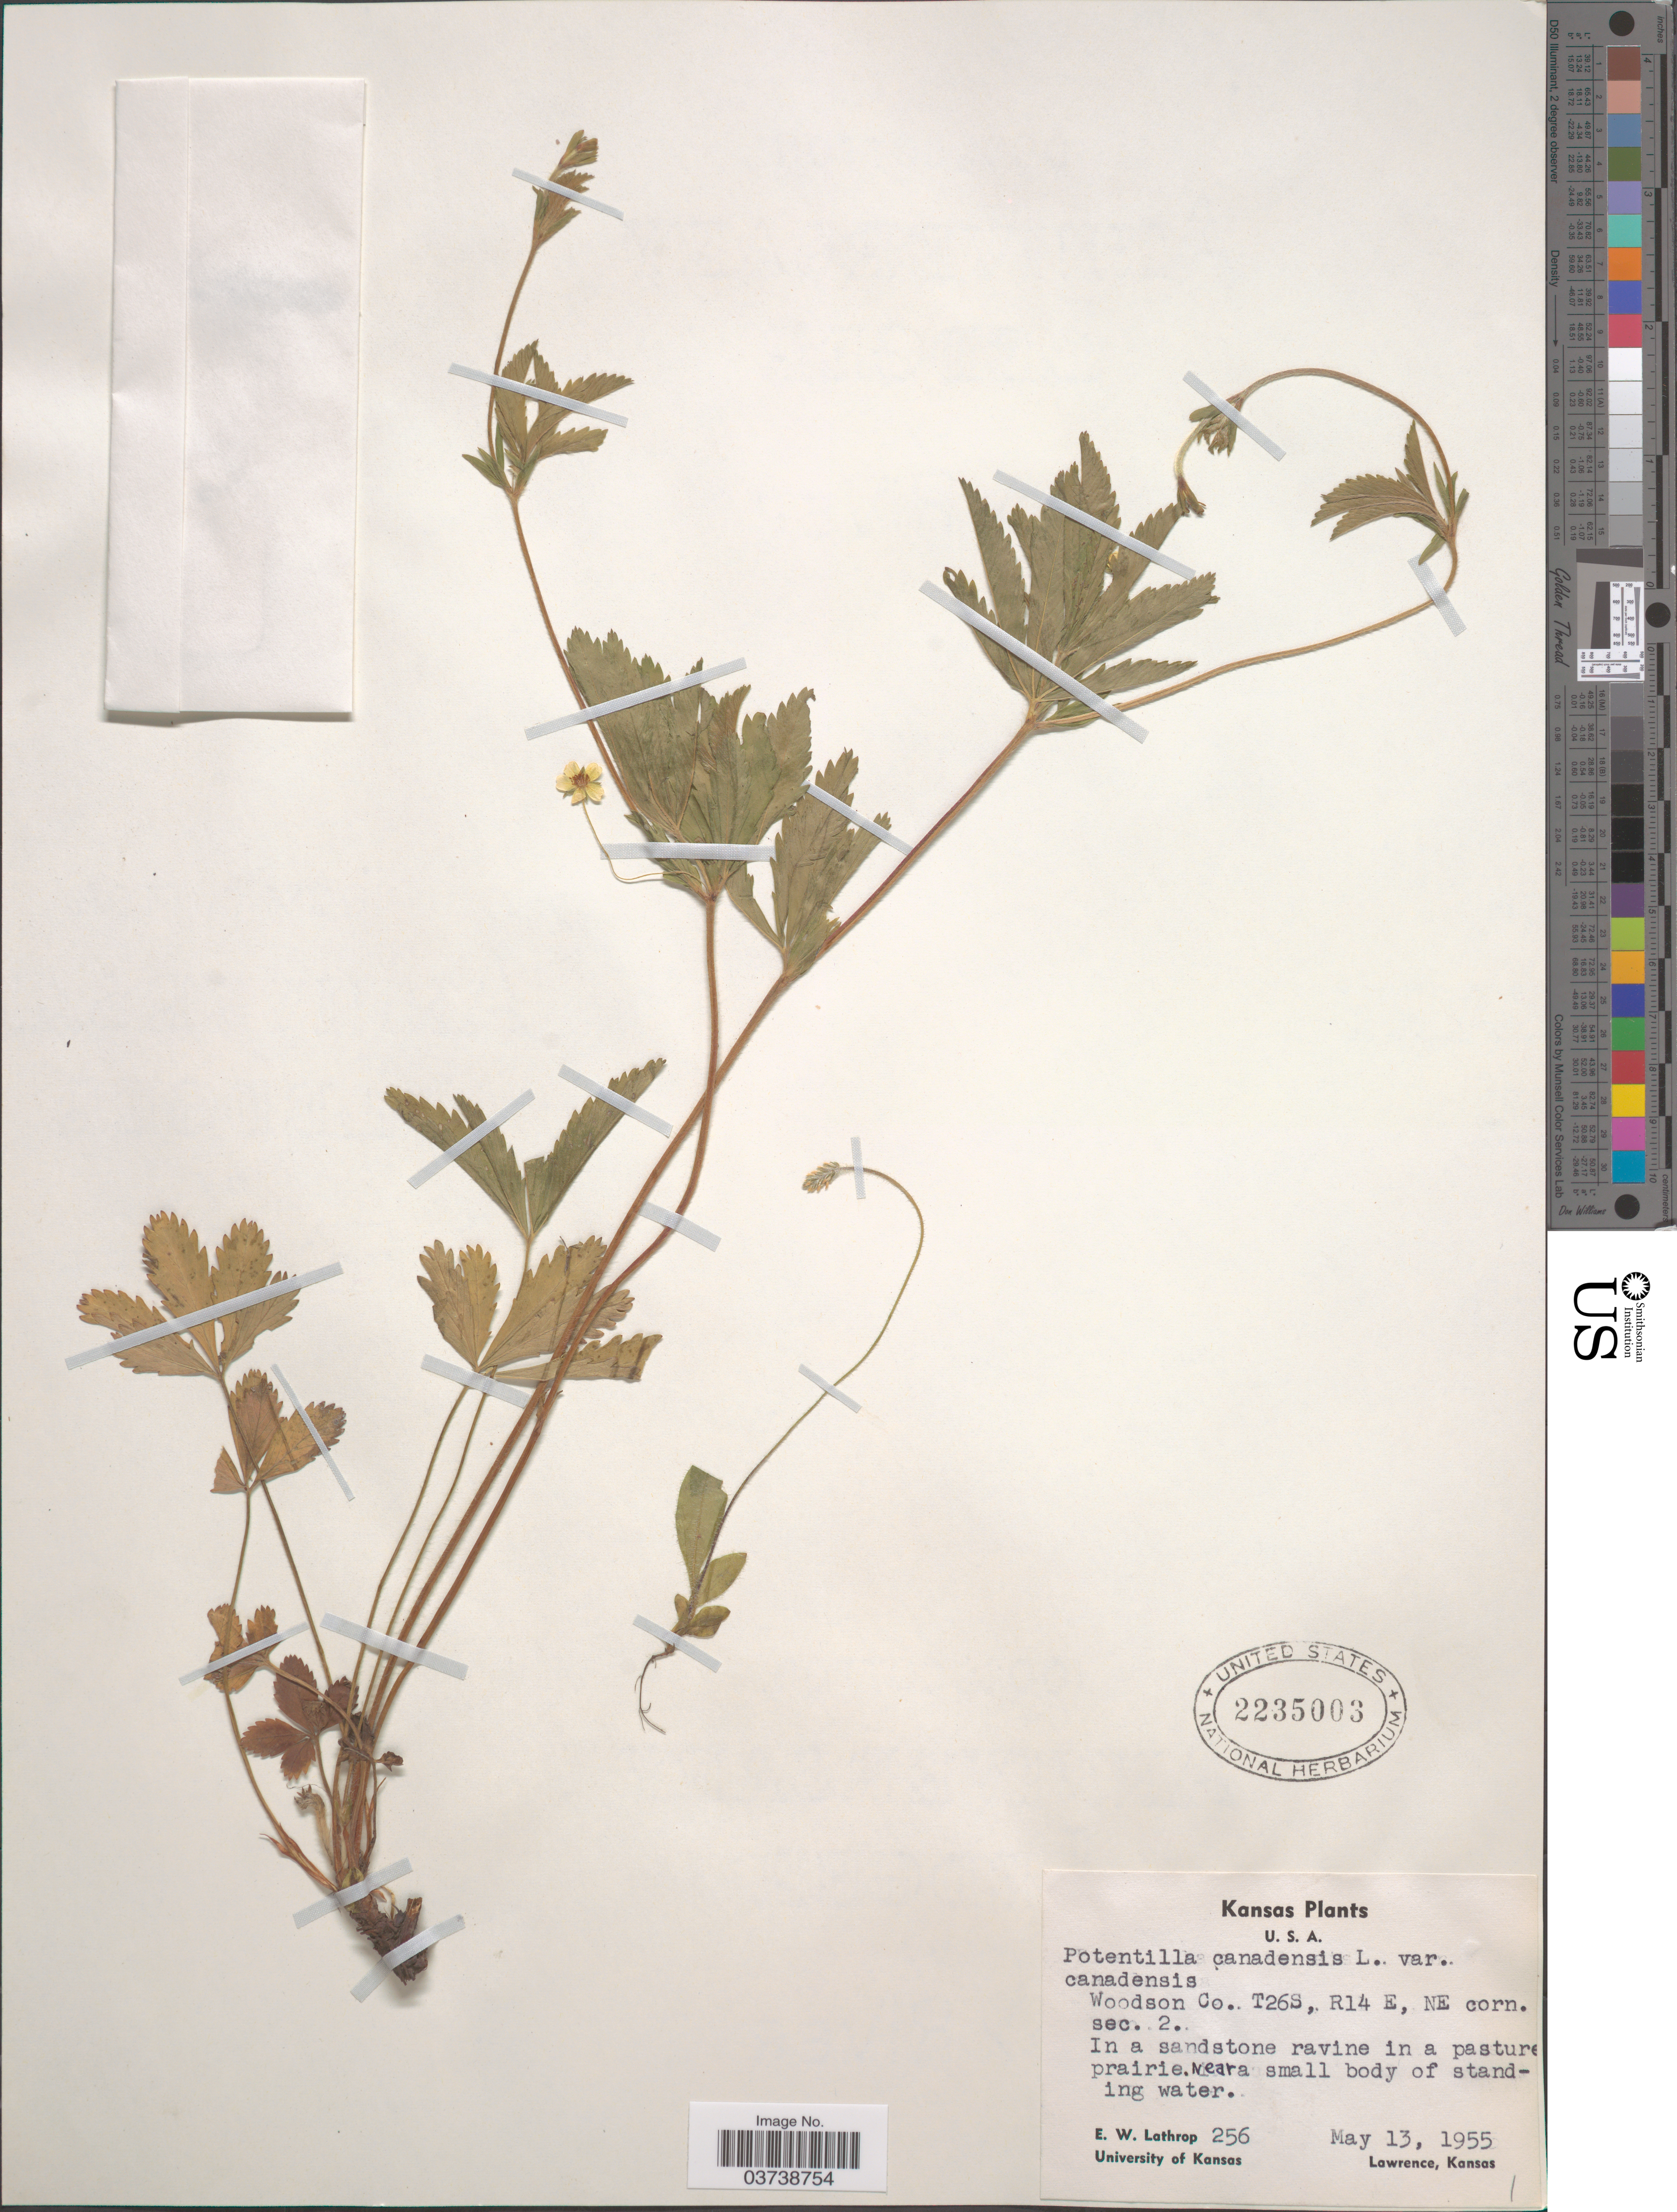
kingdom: Plantae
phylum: Tracheophyta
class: Magnoliopsida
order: Rosales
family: Rosaceae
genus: Potentilla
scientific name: Potentilla canadensis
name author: L.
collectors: E. W. Lathrop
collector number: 256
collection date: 1955-05-13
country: United States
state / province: Kansas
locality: Woodson Co. T26S, R14 E, NE corn. sec. 2. Near a small body of standing water.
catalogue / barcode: US 2235003